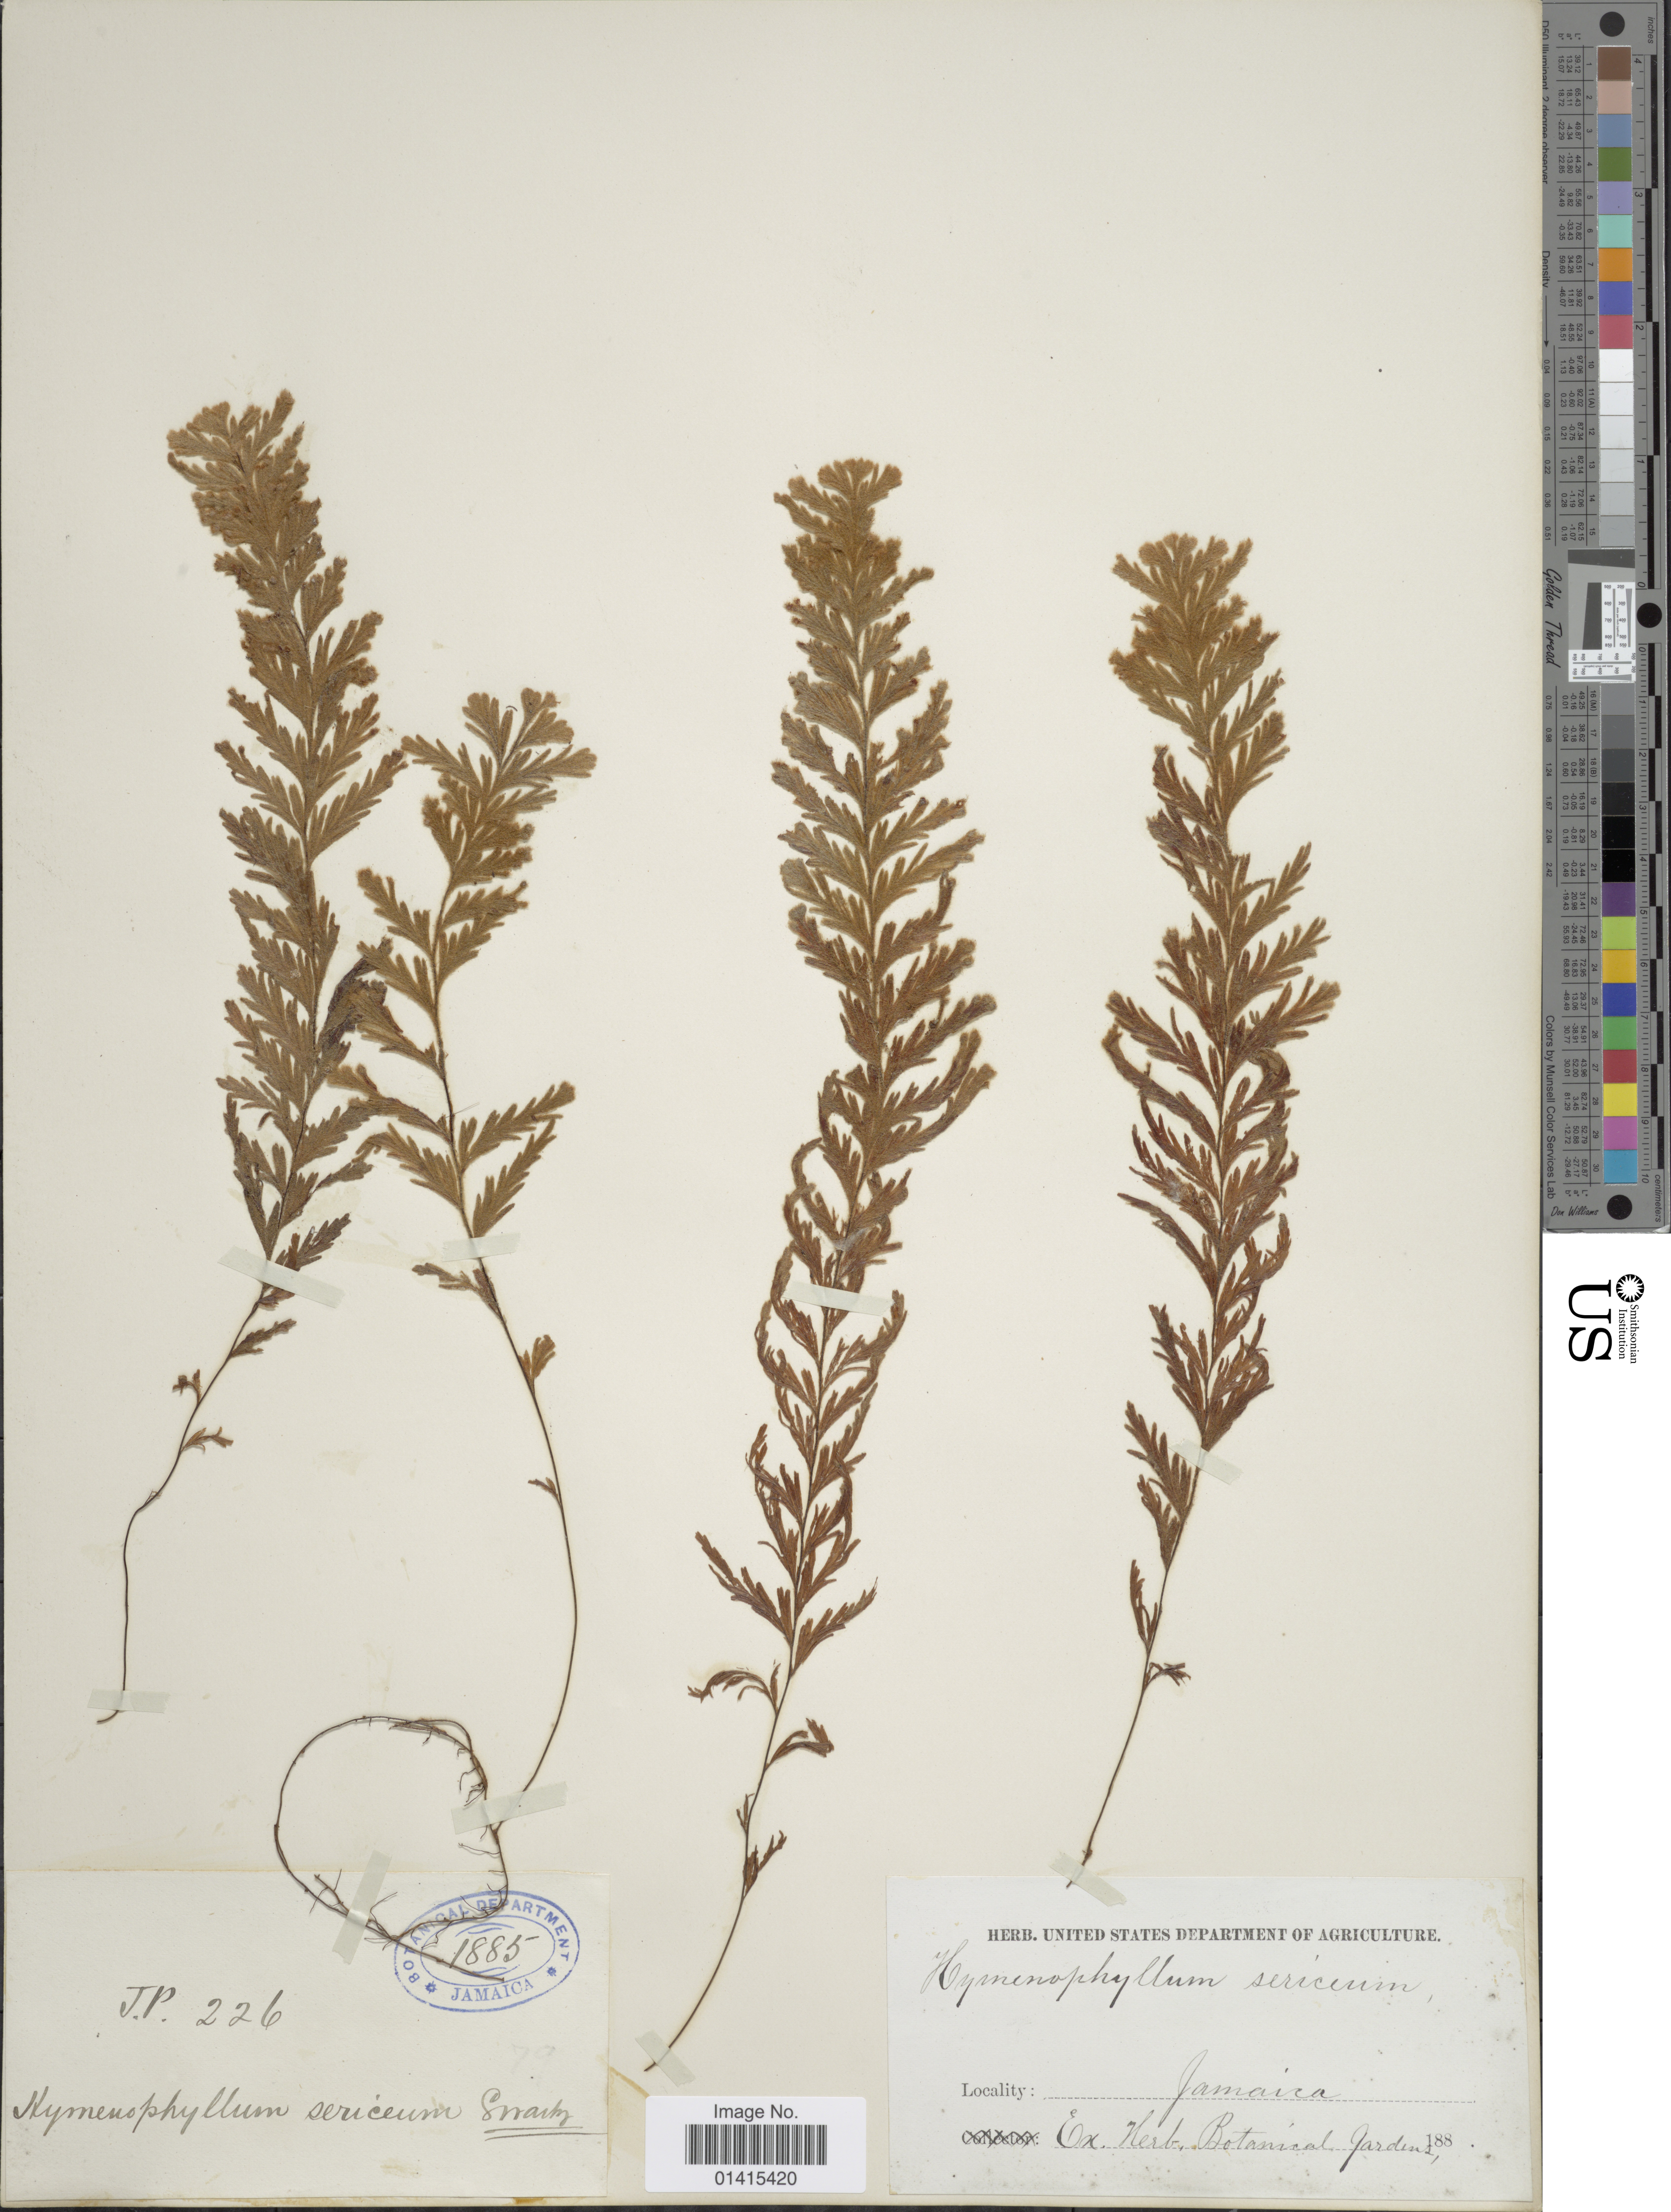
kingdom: Plantae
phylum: Tracheophyta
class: Polypodiopsida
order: Hymenophyllales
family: Hymenophyllaceae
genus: Hymenophyllum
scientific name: Hymenophyllum sericeum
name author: Sw. in Schrad.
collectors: ex herb. Botanic Gardens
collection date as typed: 188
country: Jamaica